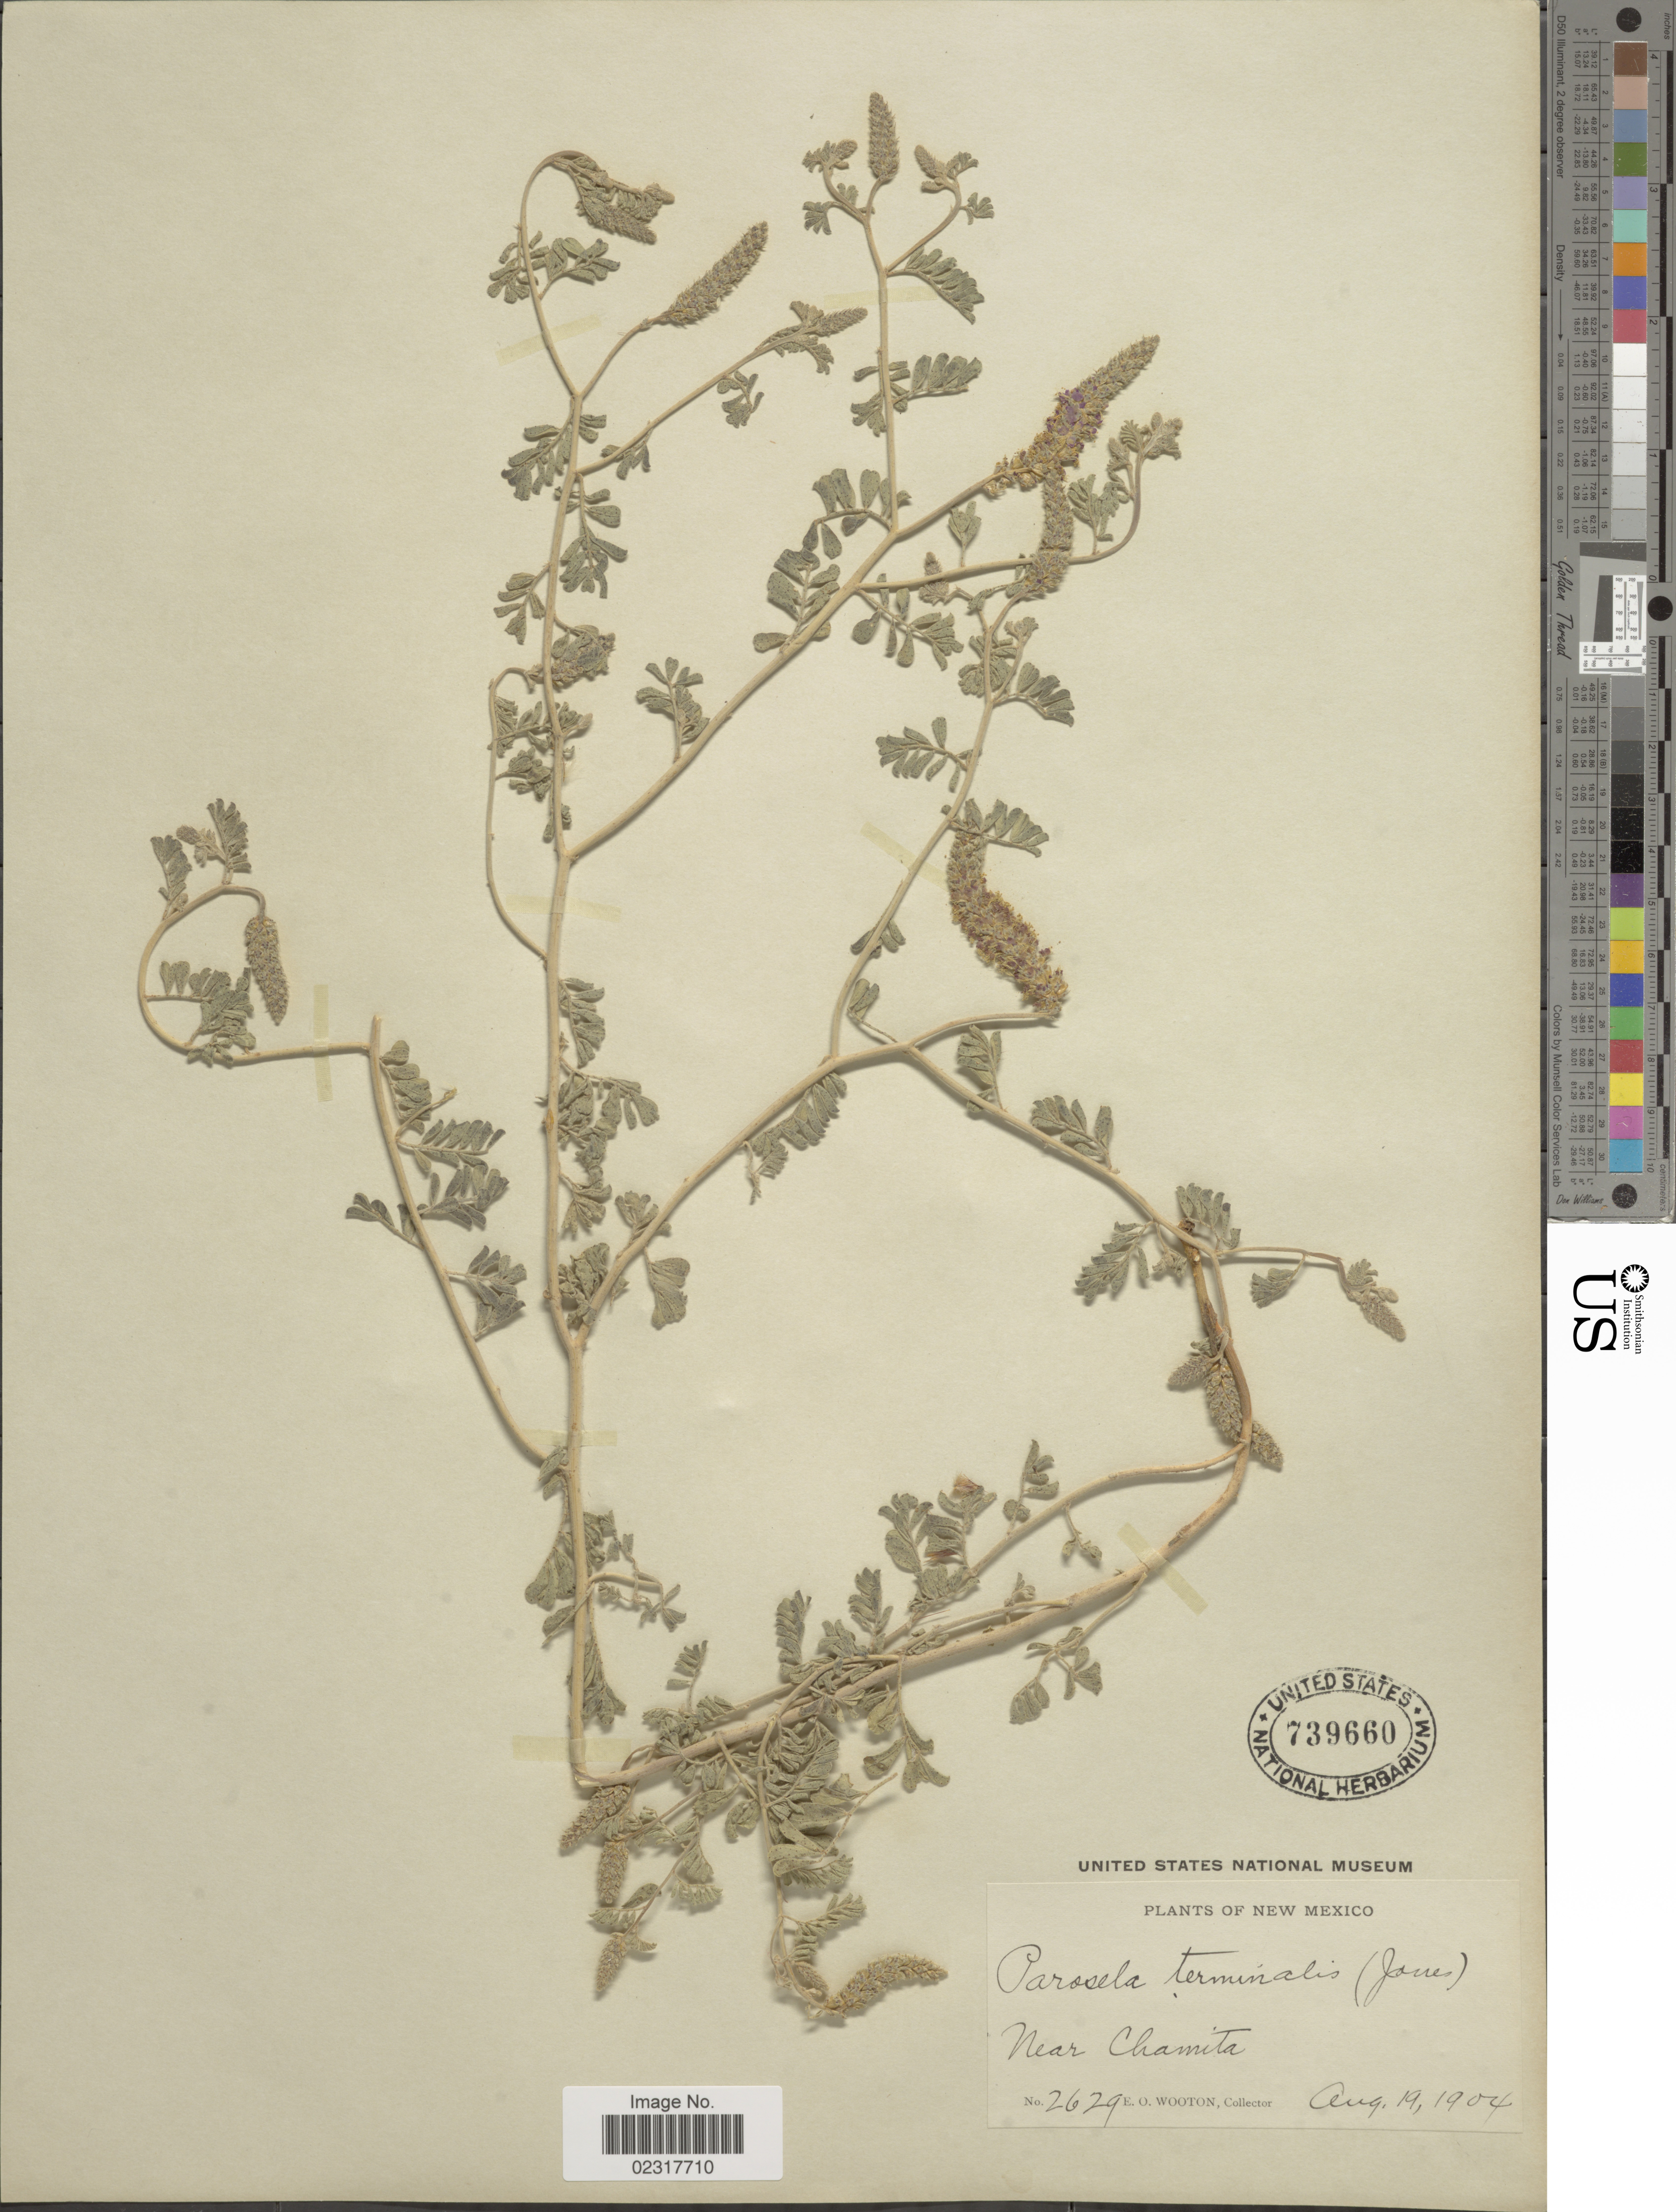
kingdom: Plantae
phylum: Tracheophyta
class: Magnoliopsida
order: Fabales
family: Fabaceae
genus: Dalea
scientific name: Dalea lanata var. terminalis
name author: (M.E. Jones) Barneby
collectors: E. O. Wooton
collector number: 2629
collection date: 1904-08-19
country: United States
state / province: New Mexico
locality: Near Chamita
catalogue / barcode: US 739660